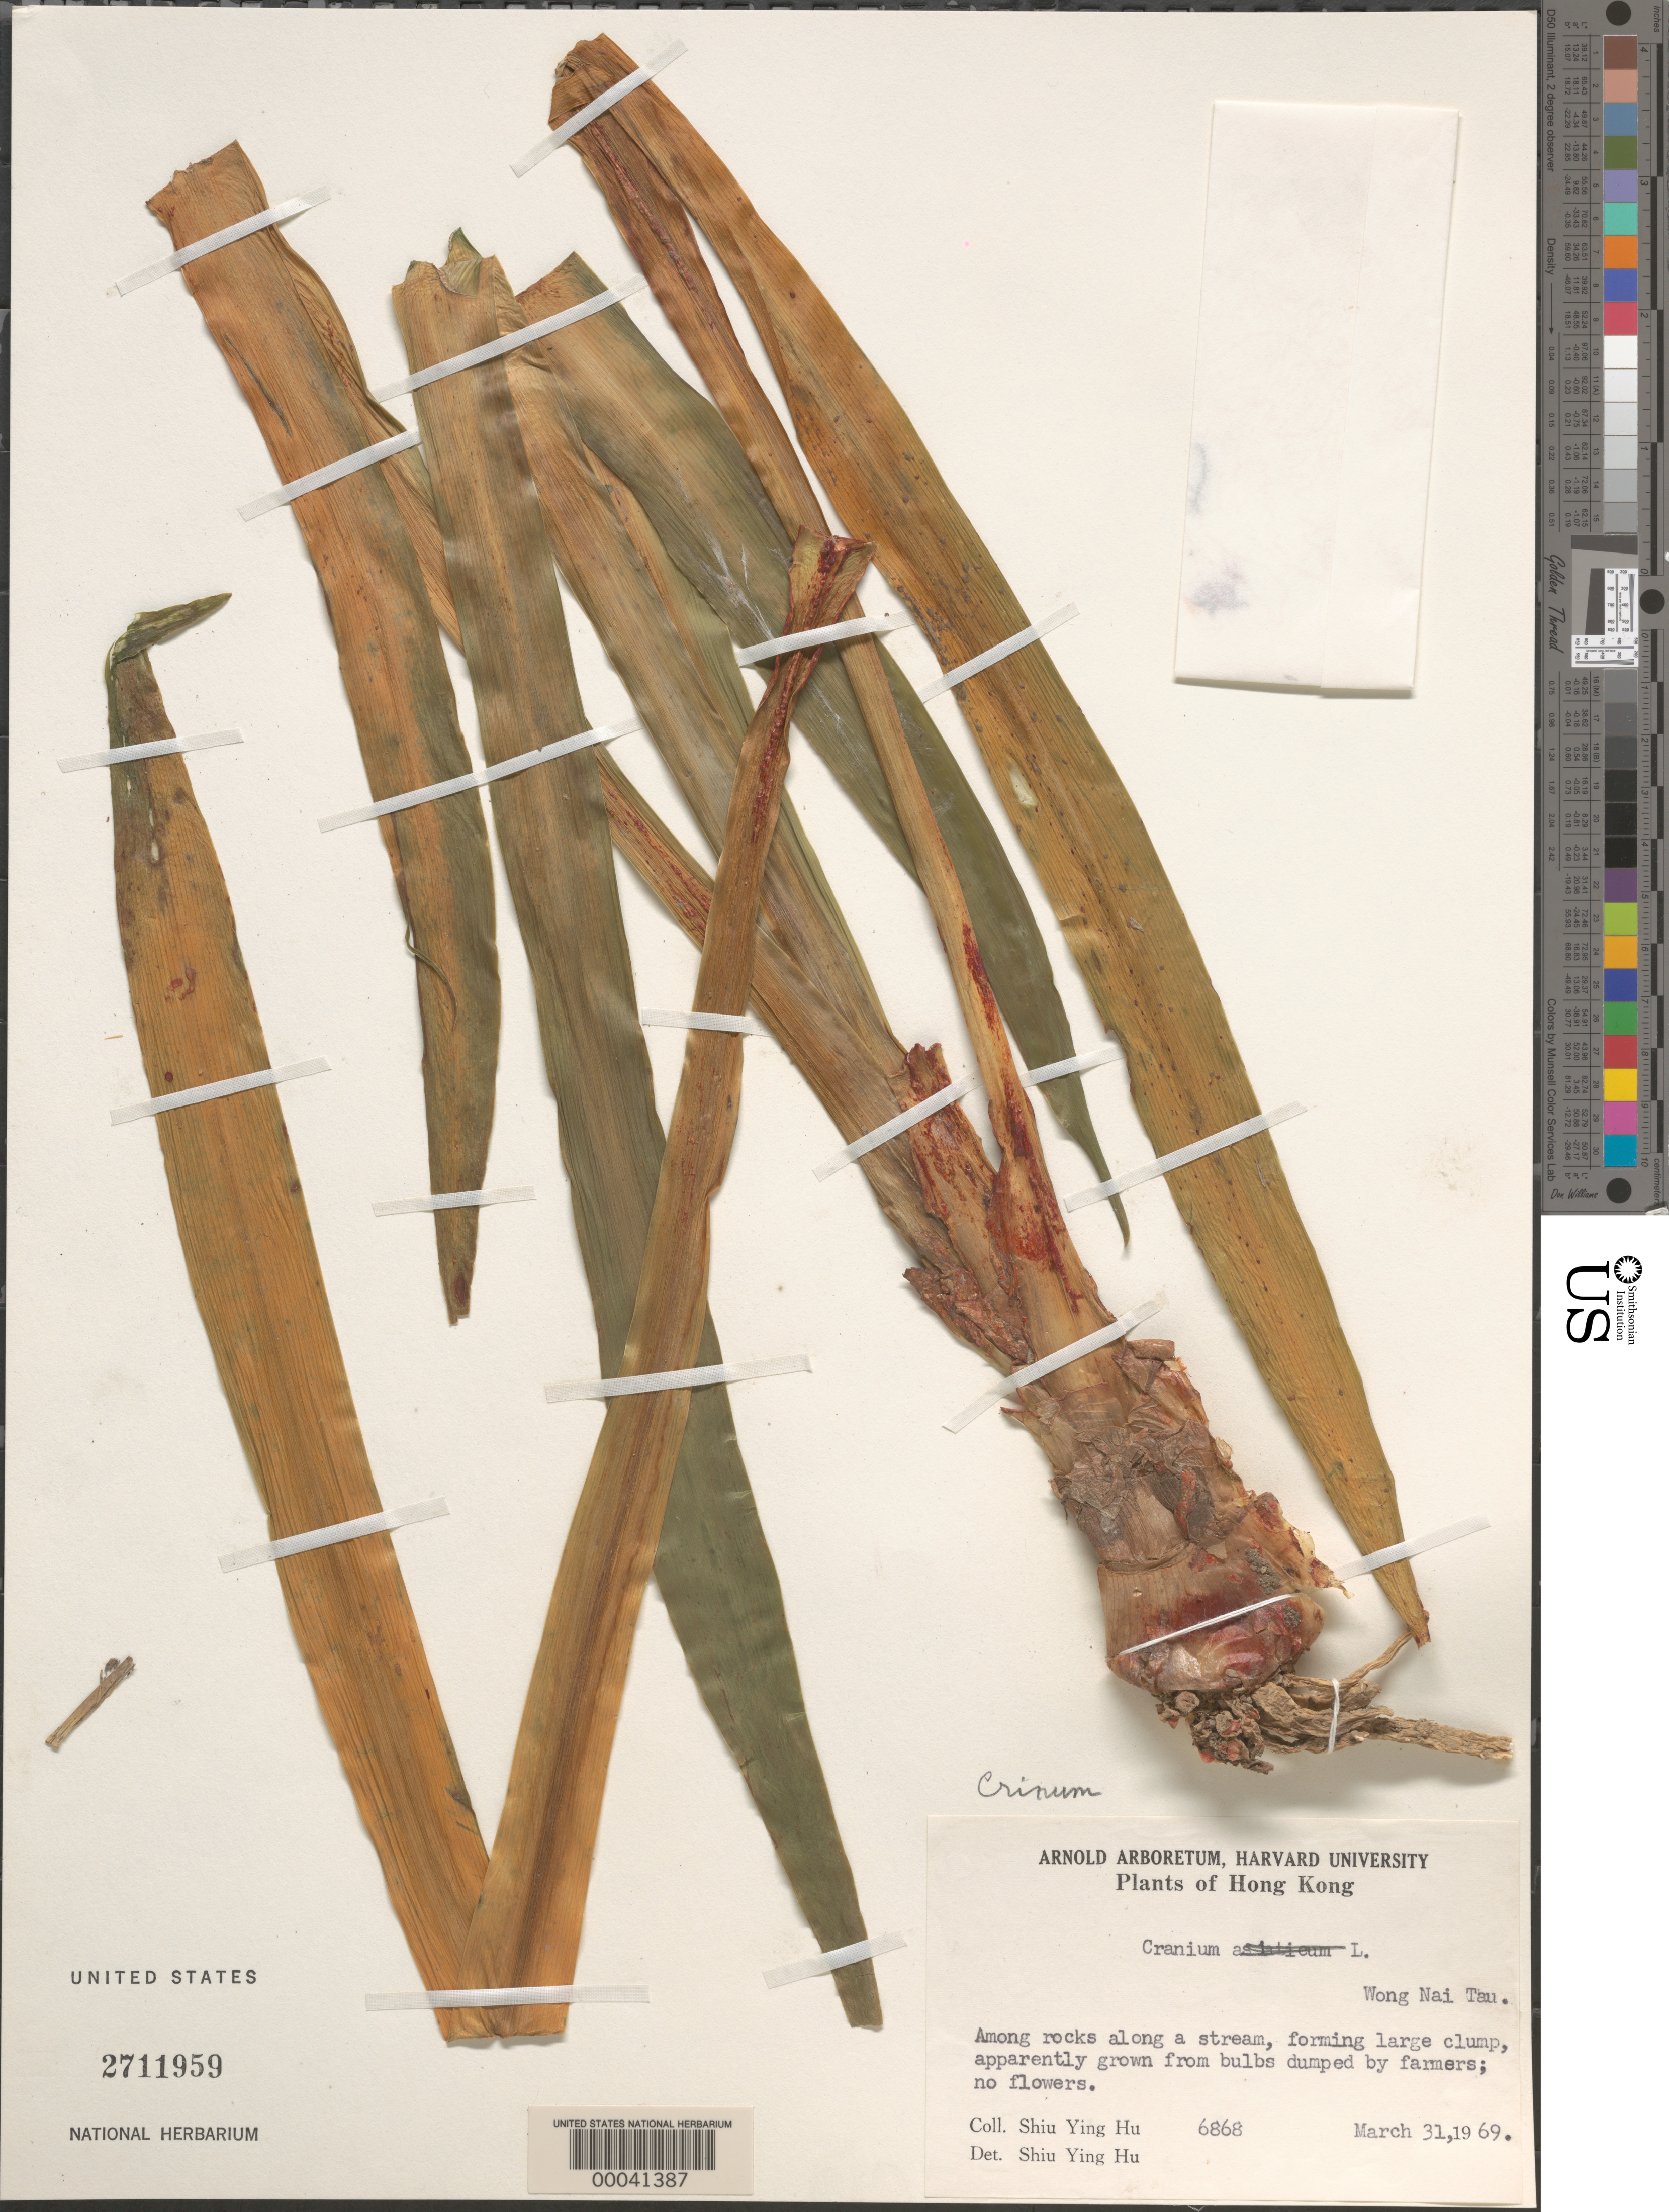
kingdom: Plantae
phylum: Tracheophyta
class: Liliopsida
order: Asparagales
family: Amaryllidaceae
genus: Crinum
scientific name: Crinum sp.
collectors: S. Y. Hu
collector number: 6868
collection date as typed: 31 Mar 1969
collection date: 1969-03-31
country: China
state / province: Hong Kong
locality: Wong nai tau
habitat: Among rocks along a stream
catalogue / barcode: US 2711959